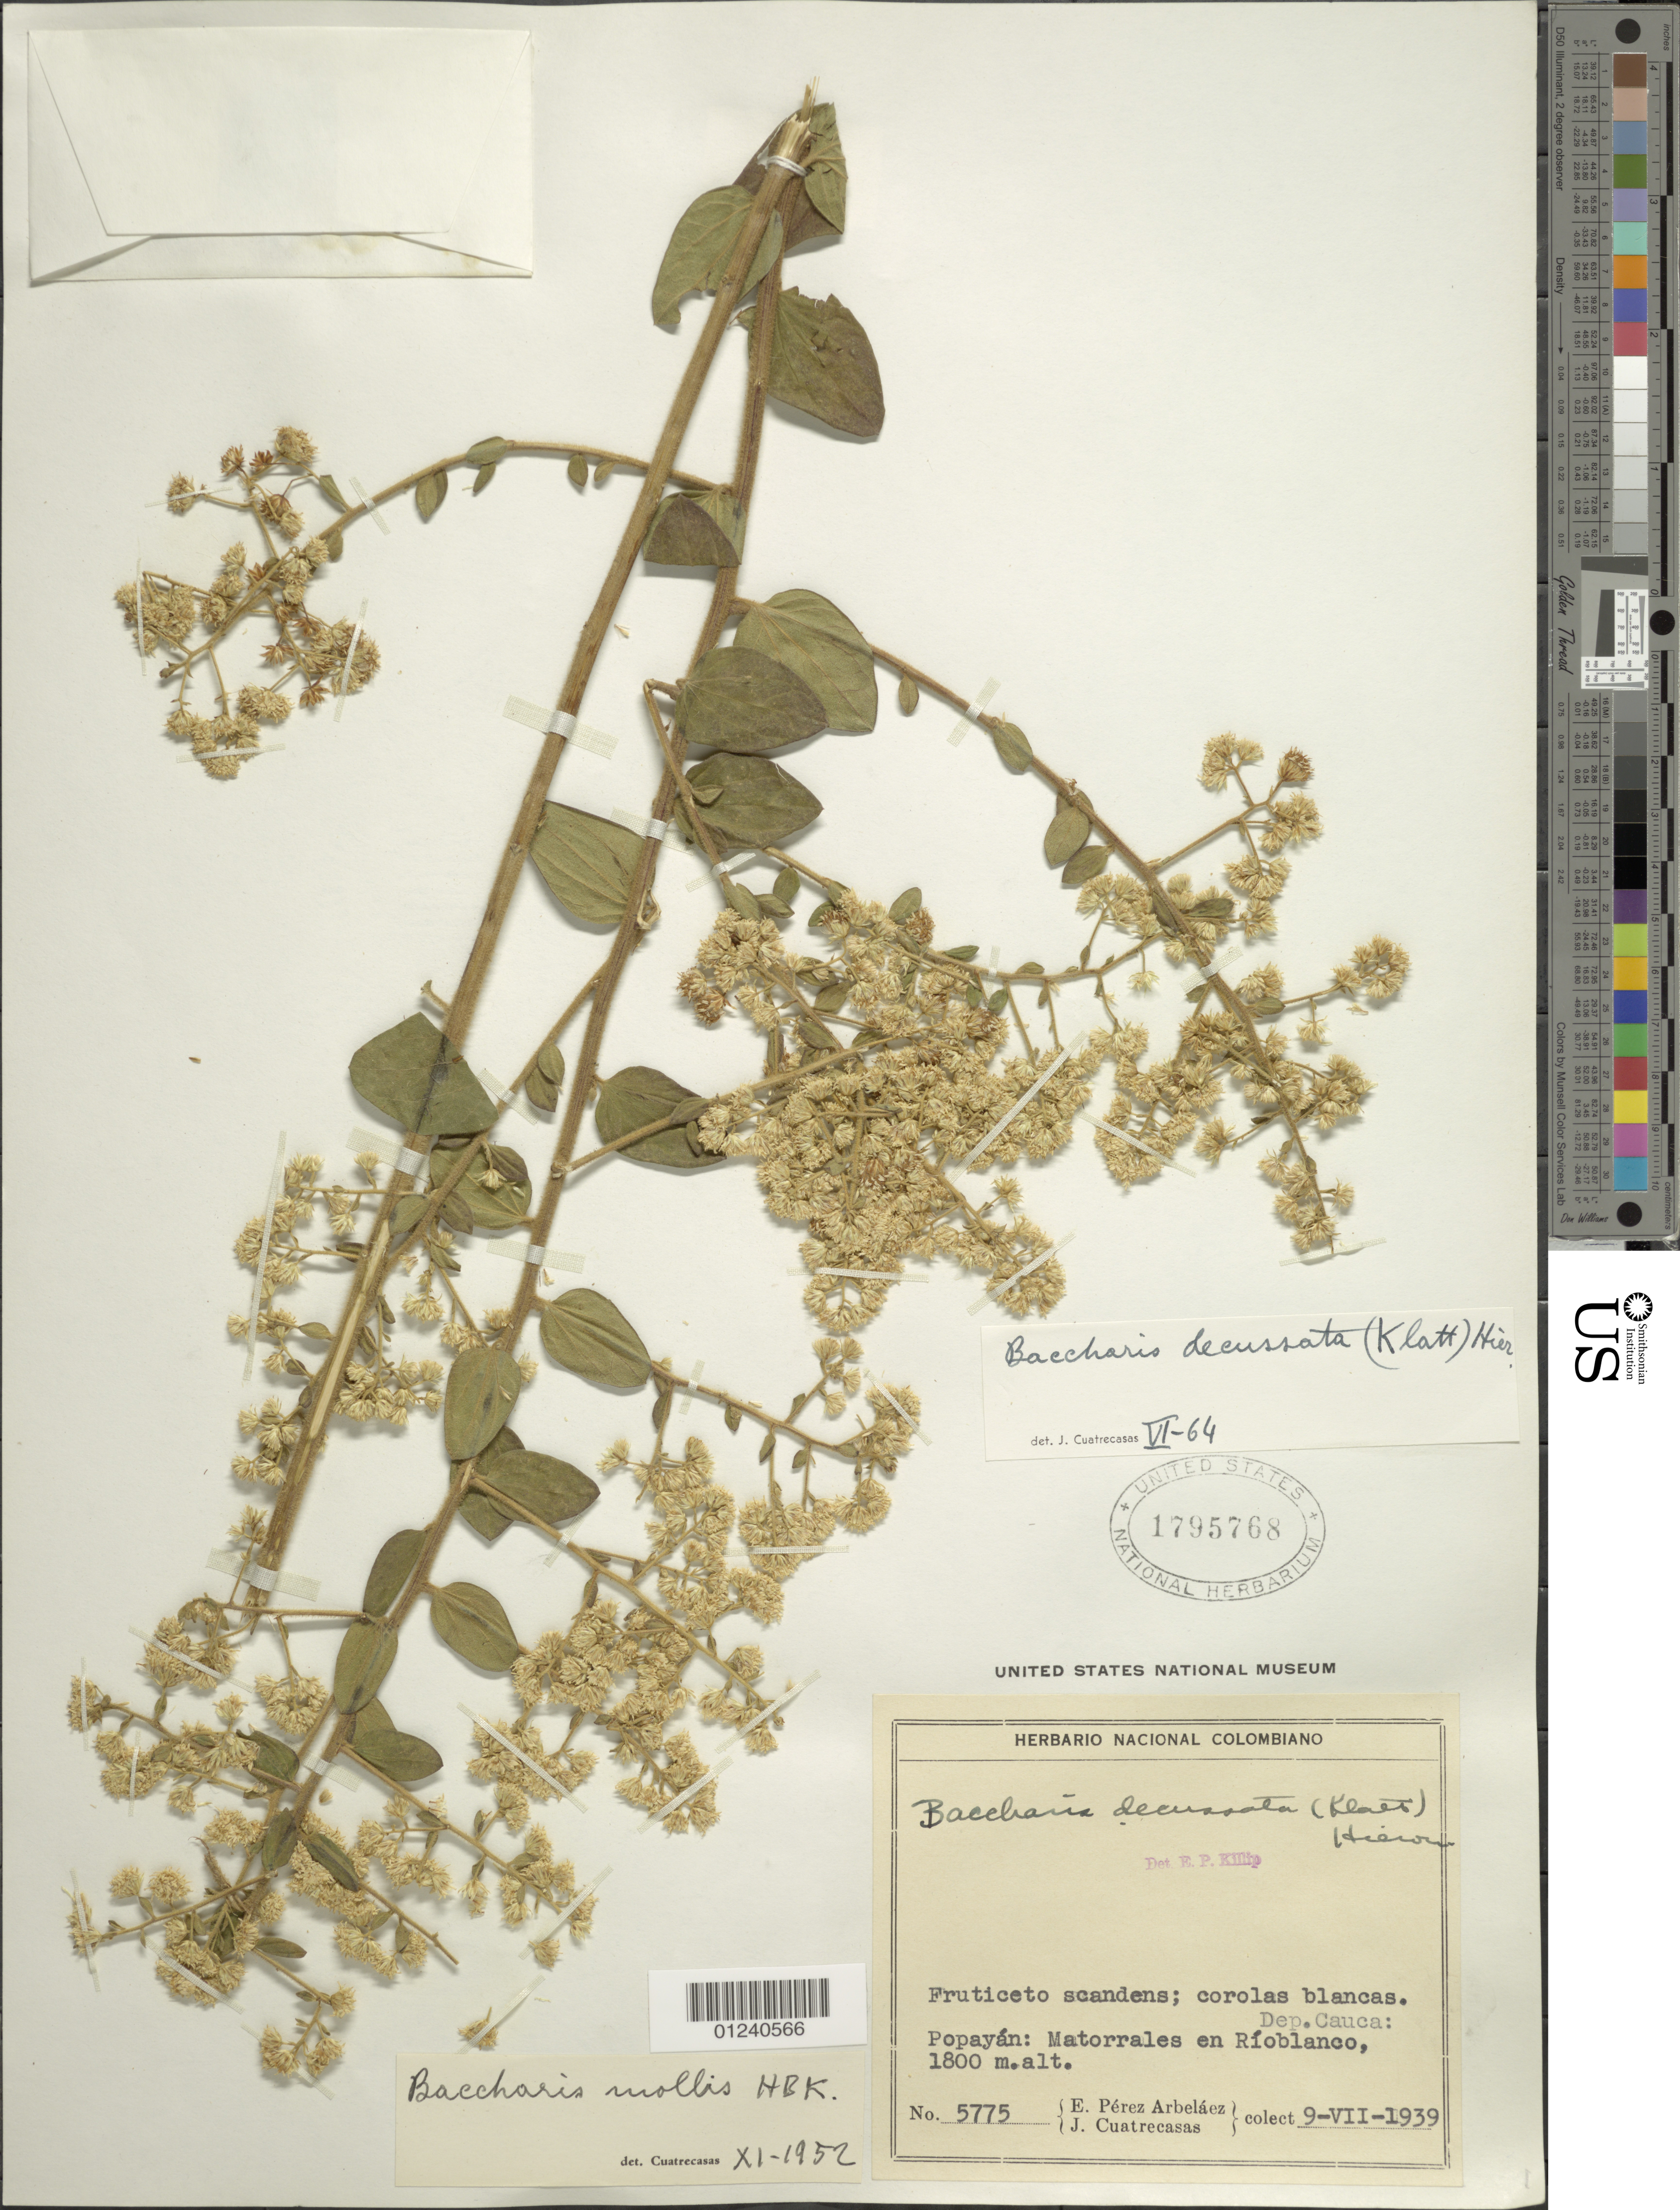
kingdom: Plantae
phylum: Tracheophyta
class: Magnoliopsida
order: Asterales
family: Asteraceae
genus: Baccharis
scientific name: Baccharis decussata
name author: (Klatt) Hieron.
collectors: E. Pérez Arbeláez & J. Cuatrecasas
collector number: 5775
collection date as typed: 09 Jul 1939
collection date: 1939-07-09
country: Colombia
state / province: Cauca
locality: Popayán; Matorrales in Rio Blanco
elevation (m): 1800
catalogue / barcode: US 1795768